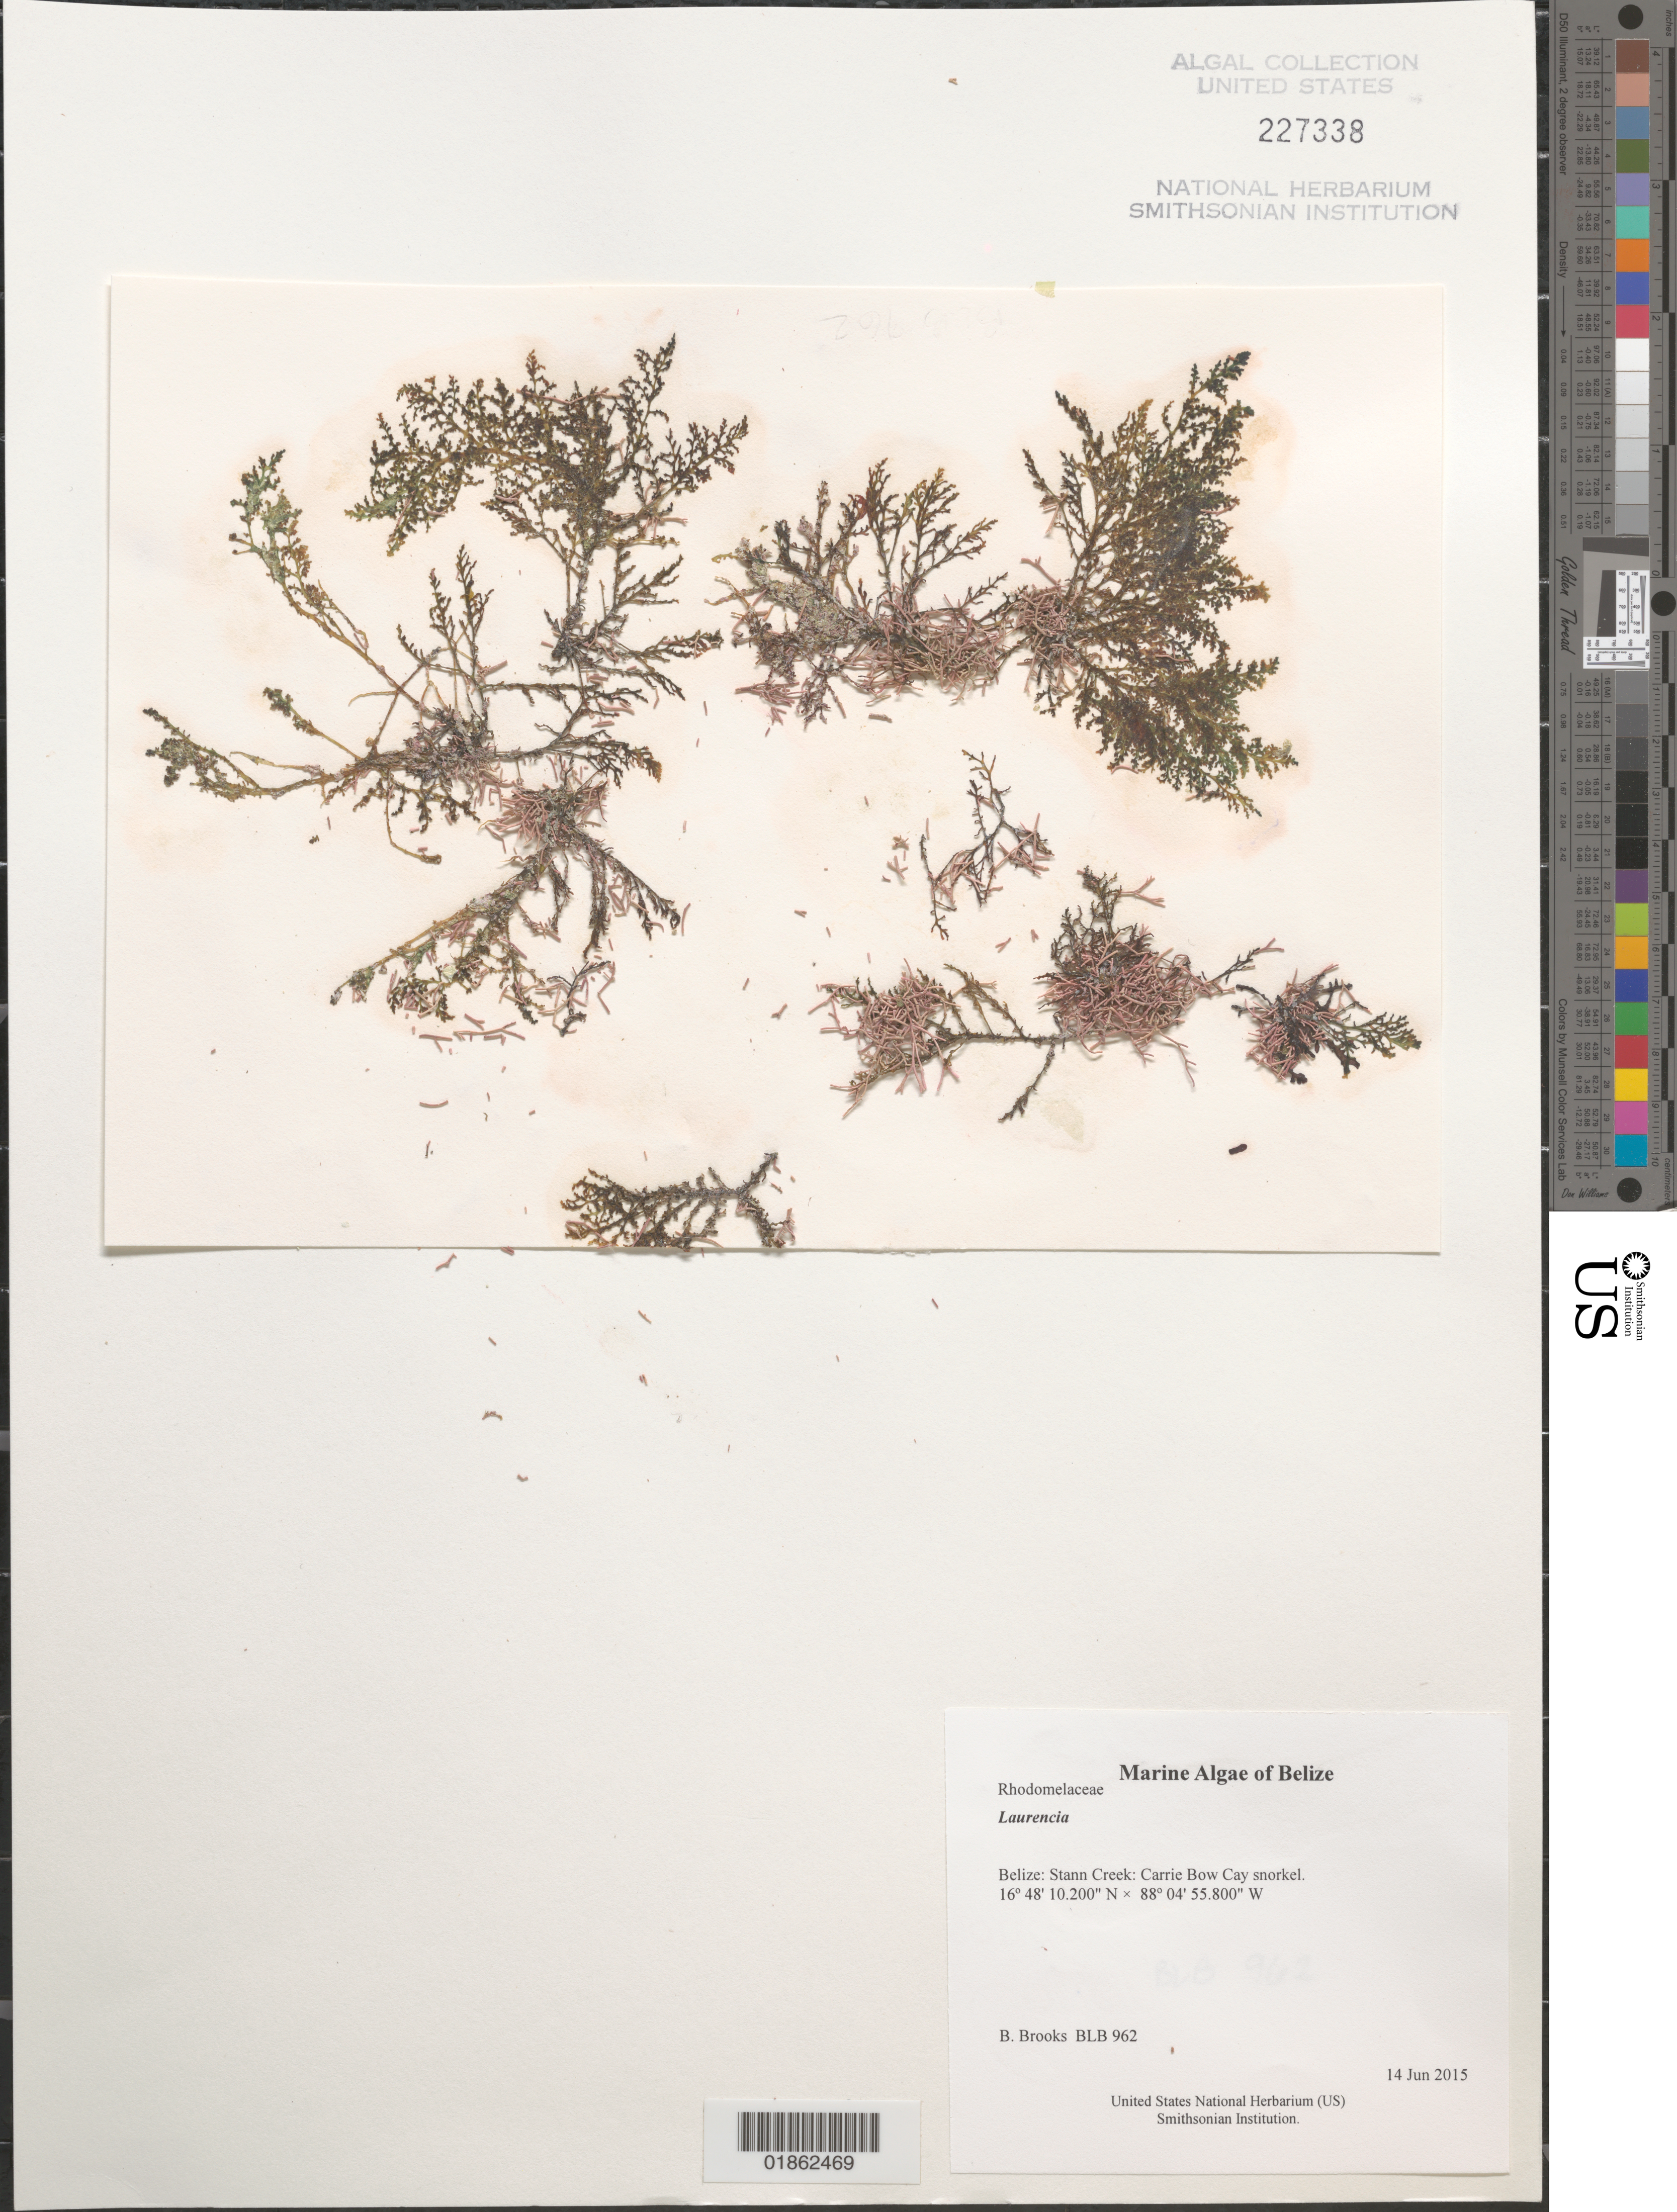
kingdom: Plantae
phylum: Rhodophyta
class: Florideophyceae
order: Ceramiales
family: Rhodomelaceae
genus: Laurencia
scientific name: Laurencia sp.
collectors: B. Brooks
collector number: BLB 962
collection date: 2015-06-14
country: Belize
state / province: Stann Creek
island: Carrie Bow Cay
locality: Carrie Bow Cay snorkel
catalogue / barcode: US 227338